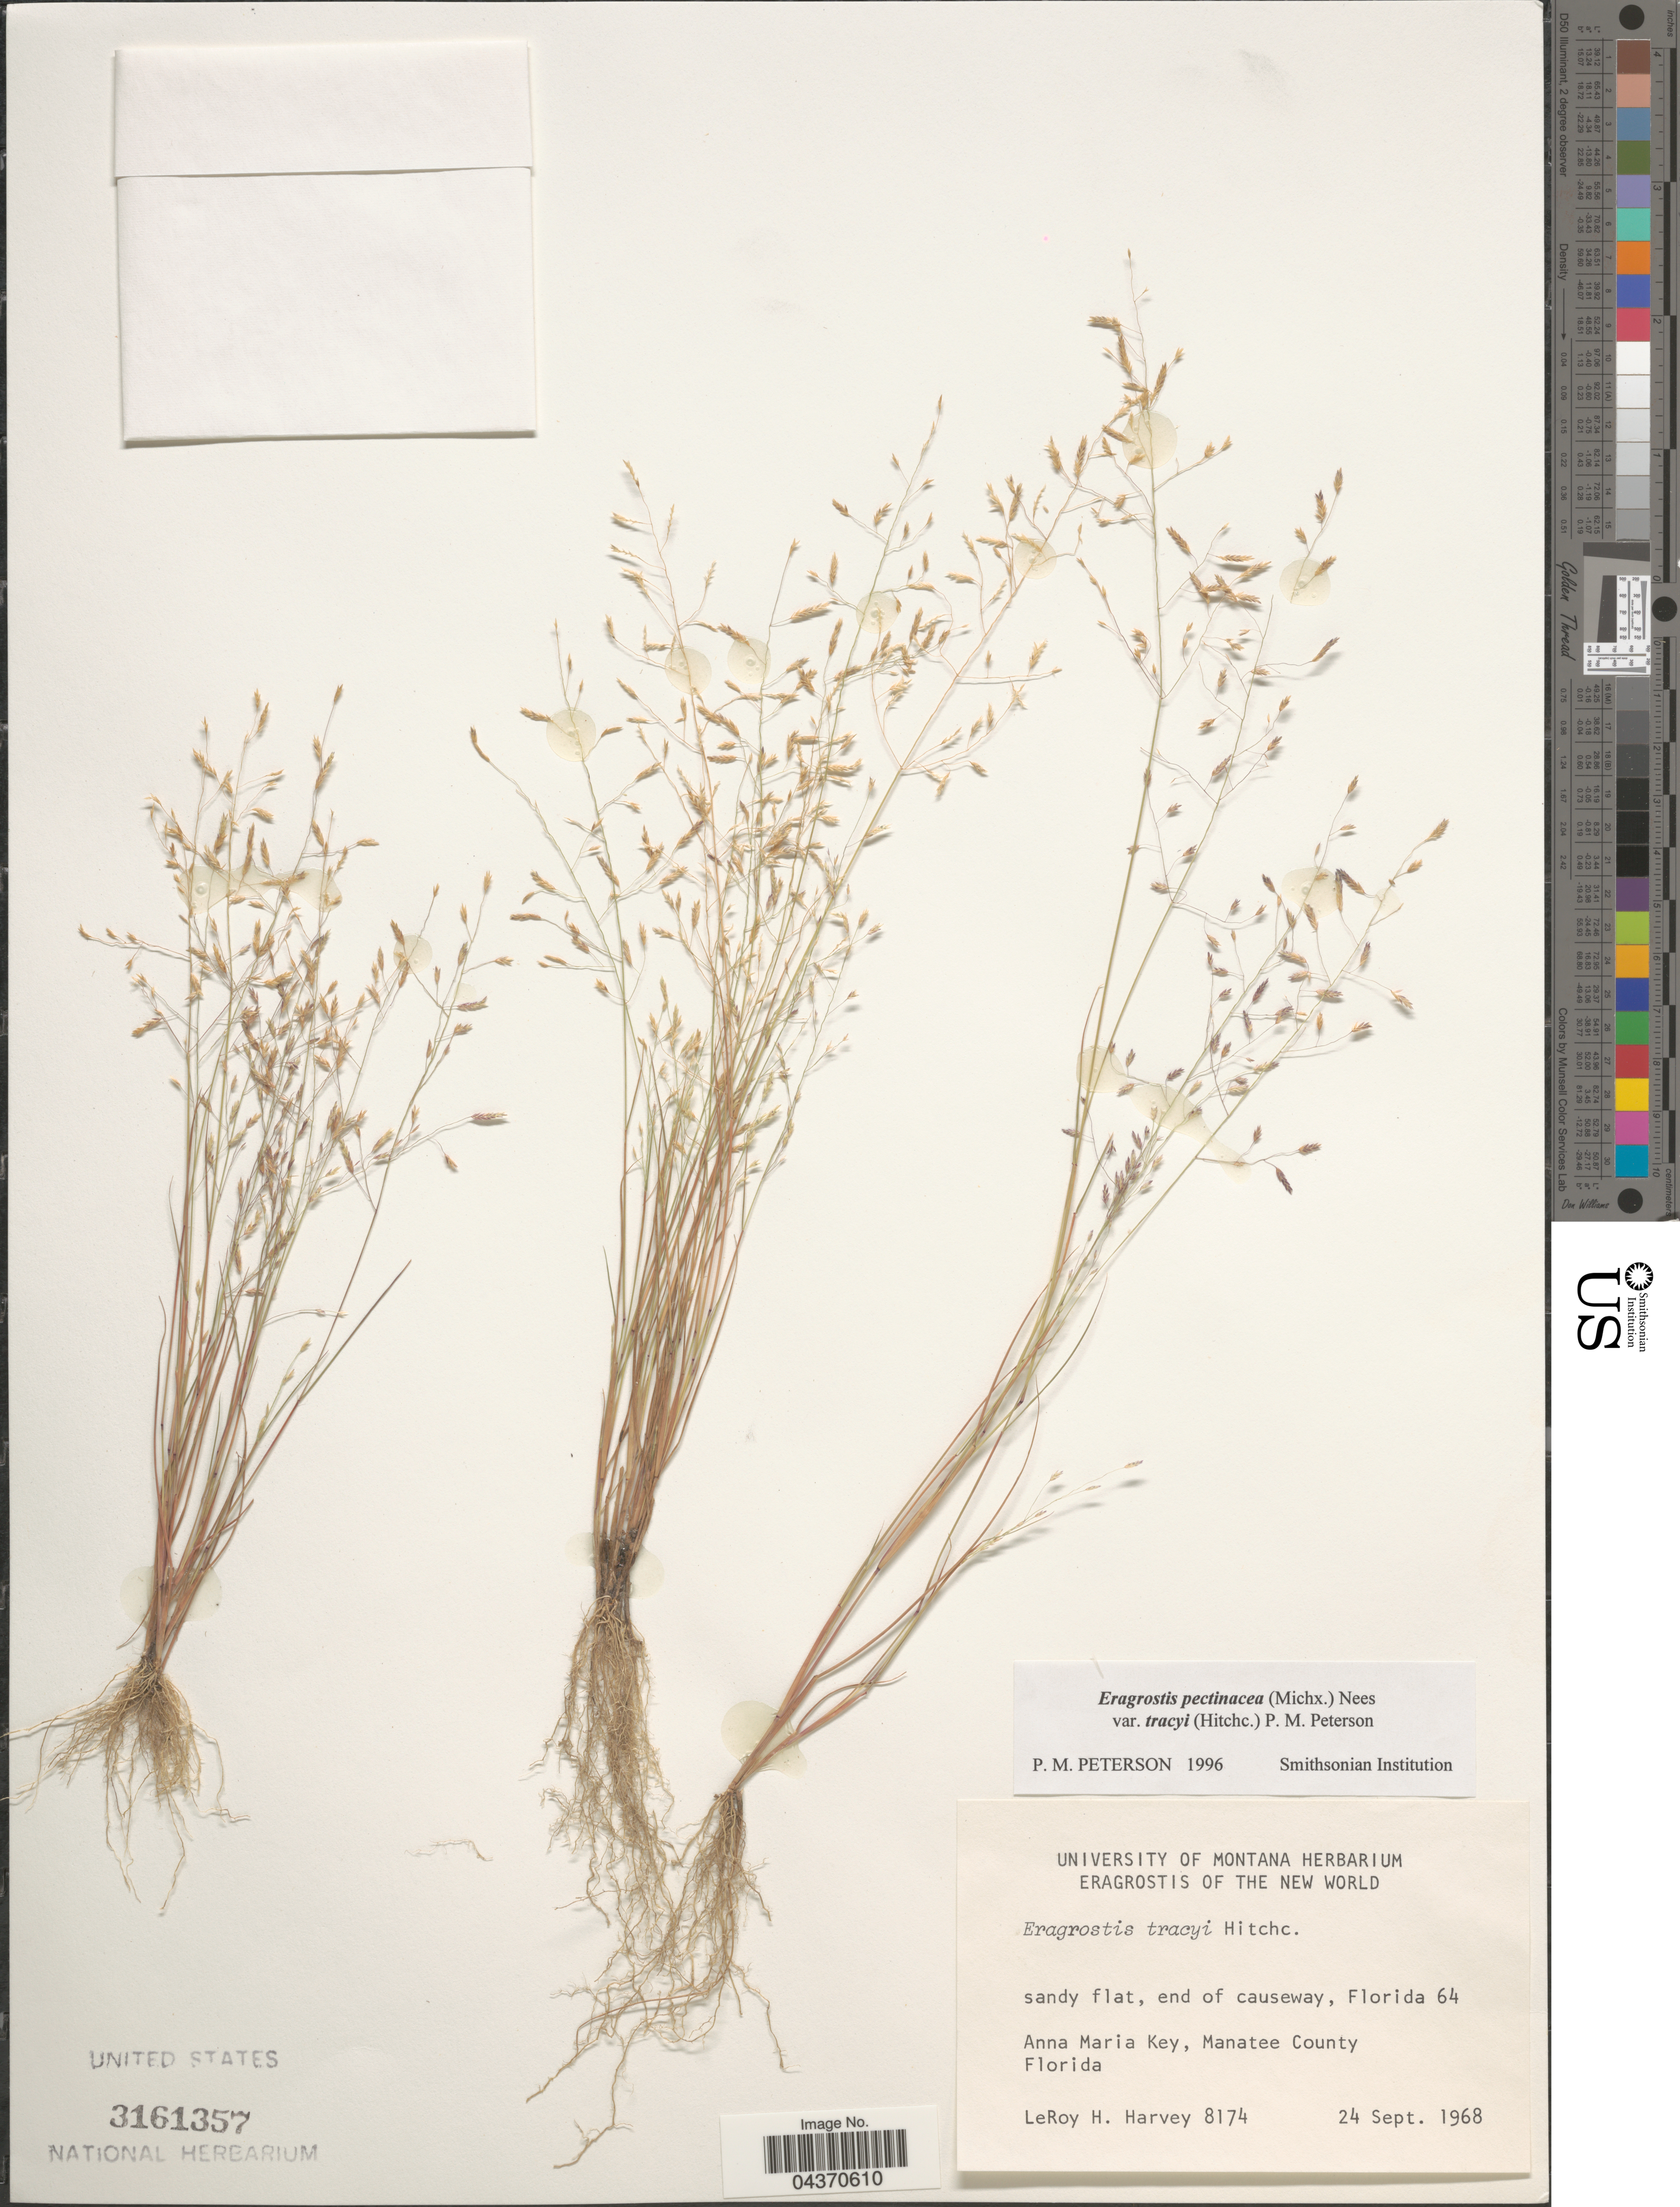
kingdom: Plantae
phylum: Tracheophyta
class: Liliopsida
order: Poales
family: Poaceae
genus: Eragrostis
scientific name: Eragrostis pectinacea var. tracyi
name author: (Hitchc.) P.M. Peterson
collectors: L. H. Harvey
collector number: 8174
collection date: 1968-09-24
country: United States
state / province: Florida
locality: Sandy flat, end of causeway, Florida 64. Anna Maria Key, Manatee County.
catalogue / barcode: US 3161357